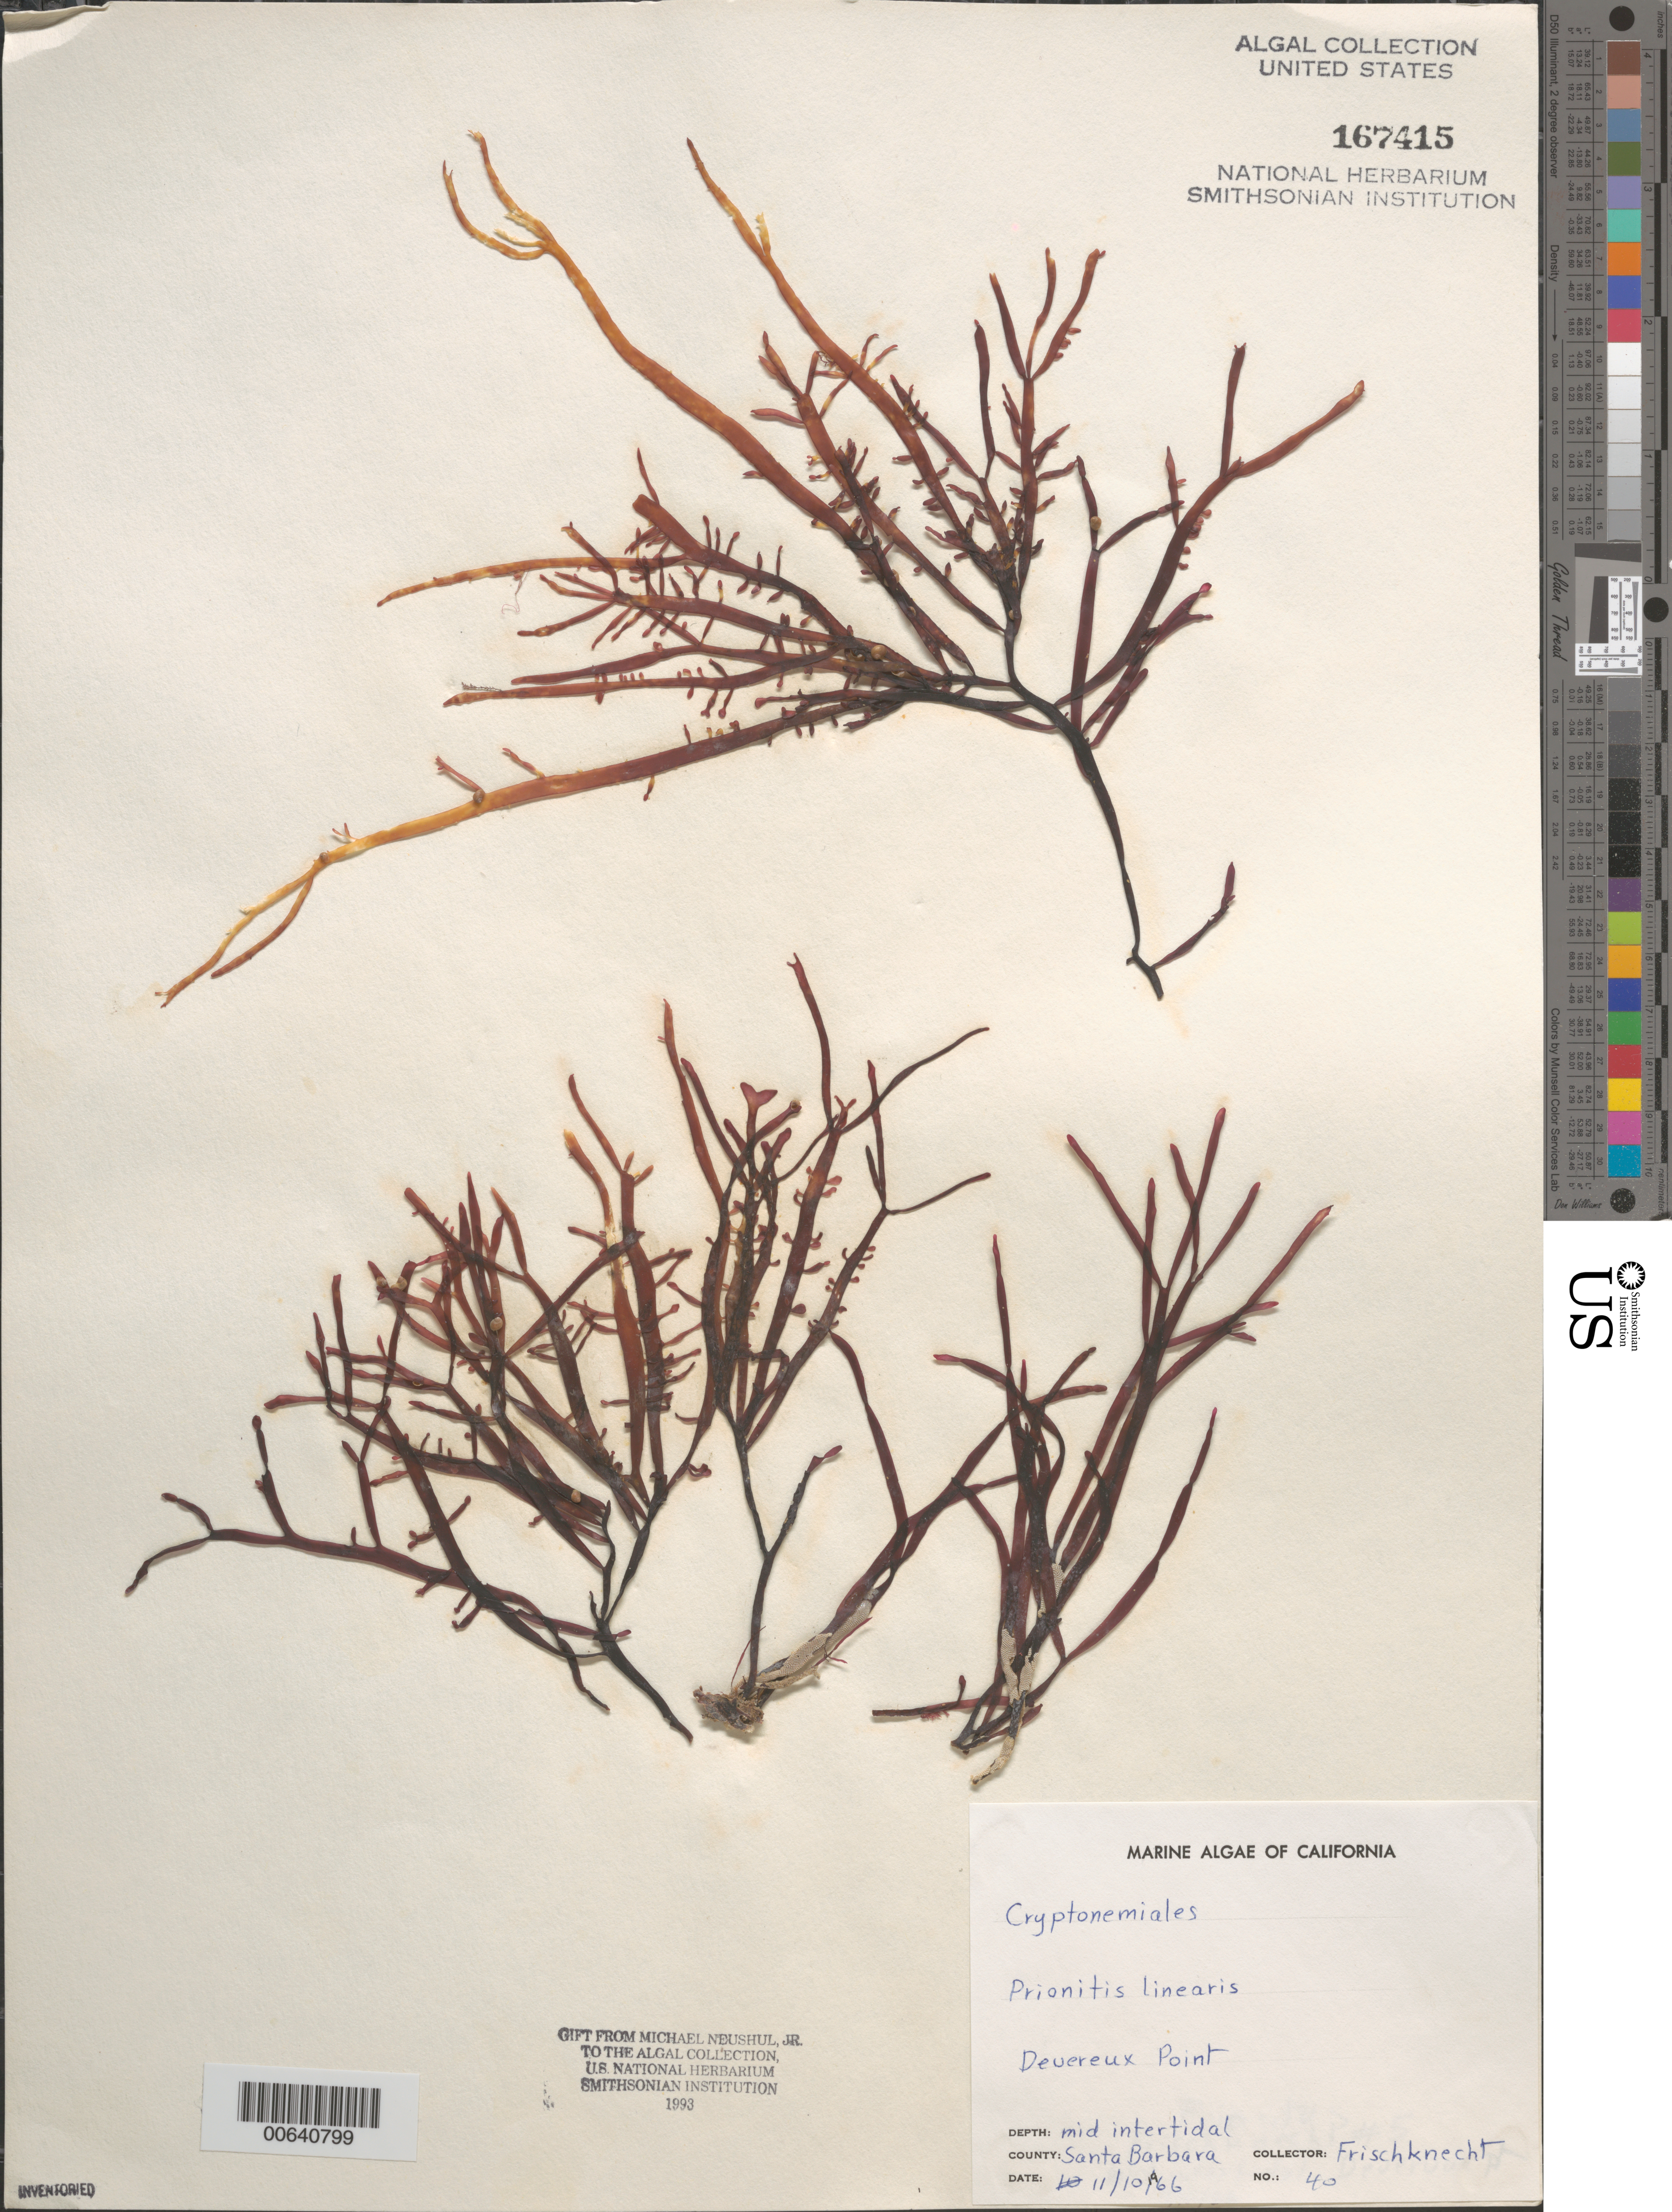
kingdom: Plantae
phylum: Rhodophyta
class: Florideophyceae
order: Cryptonemiales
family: Cryptonemiaceae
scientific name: Prionitis linearis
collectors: -. Frischknecht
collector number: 40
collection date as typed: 10 Nov 1966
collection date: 1966-11-10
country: United States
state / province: California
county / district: Santa Barbara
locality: Devereux Point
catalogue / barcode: US 167415